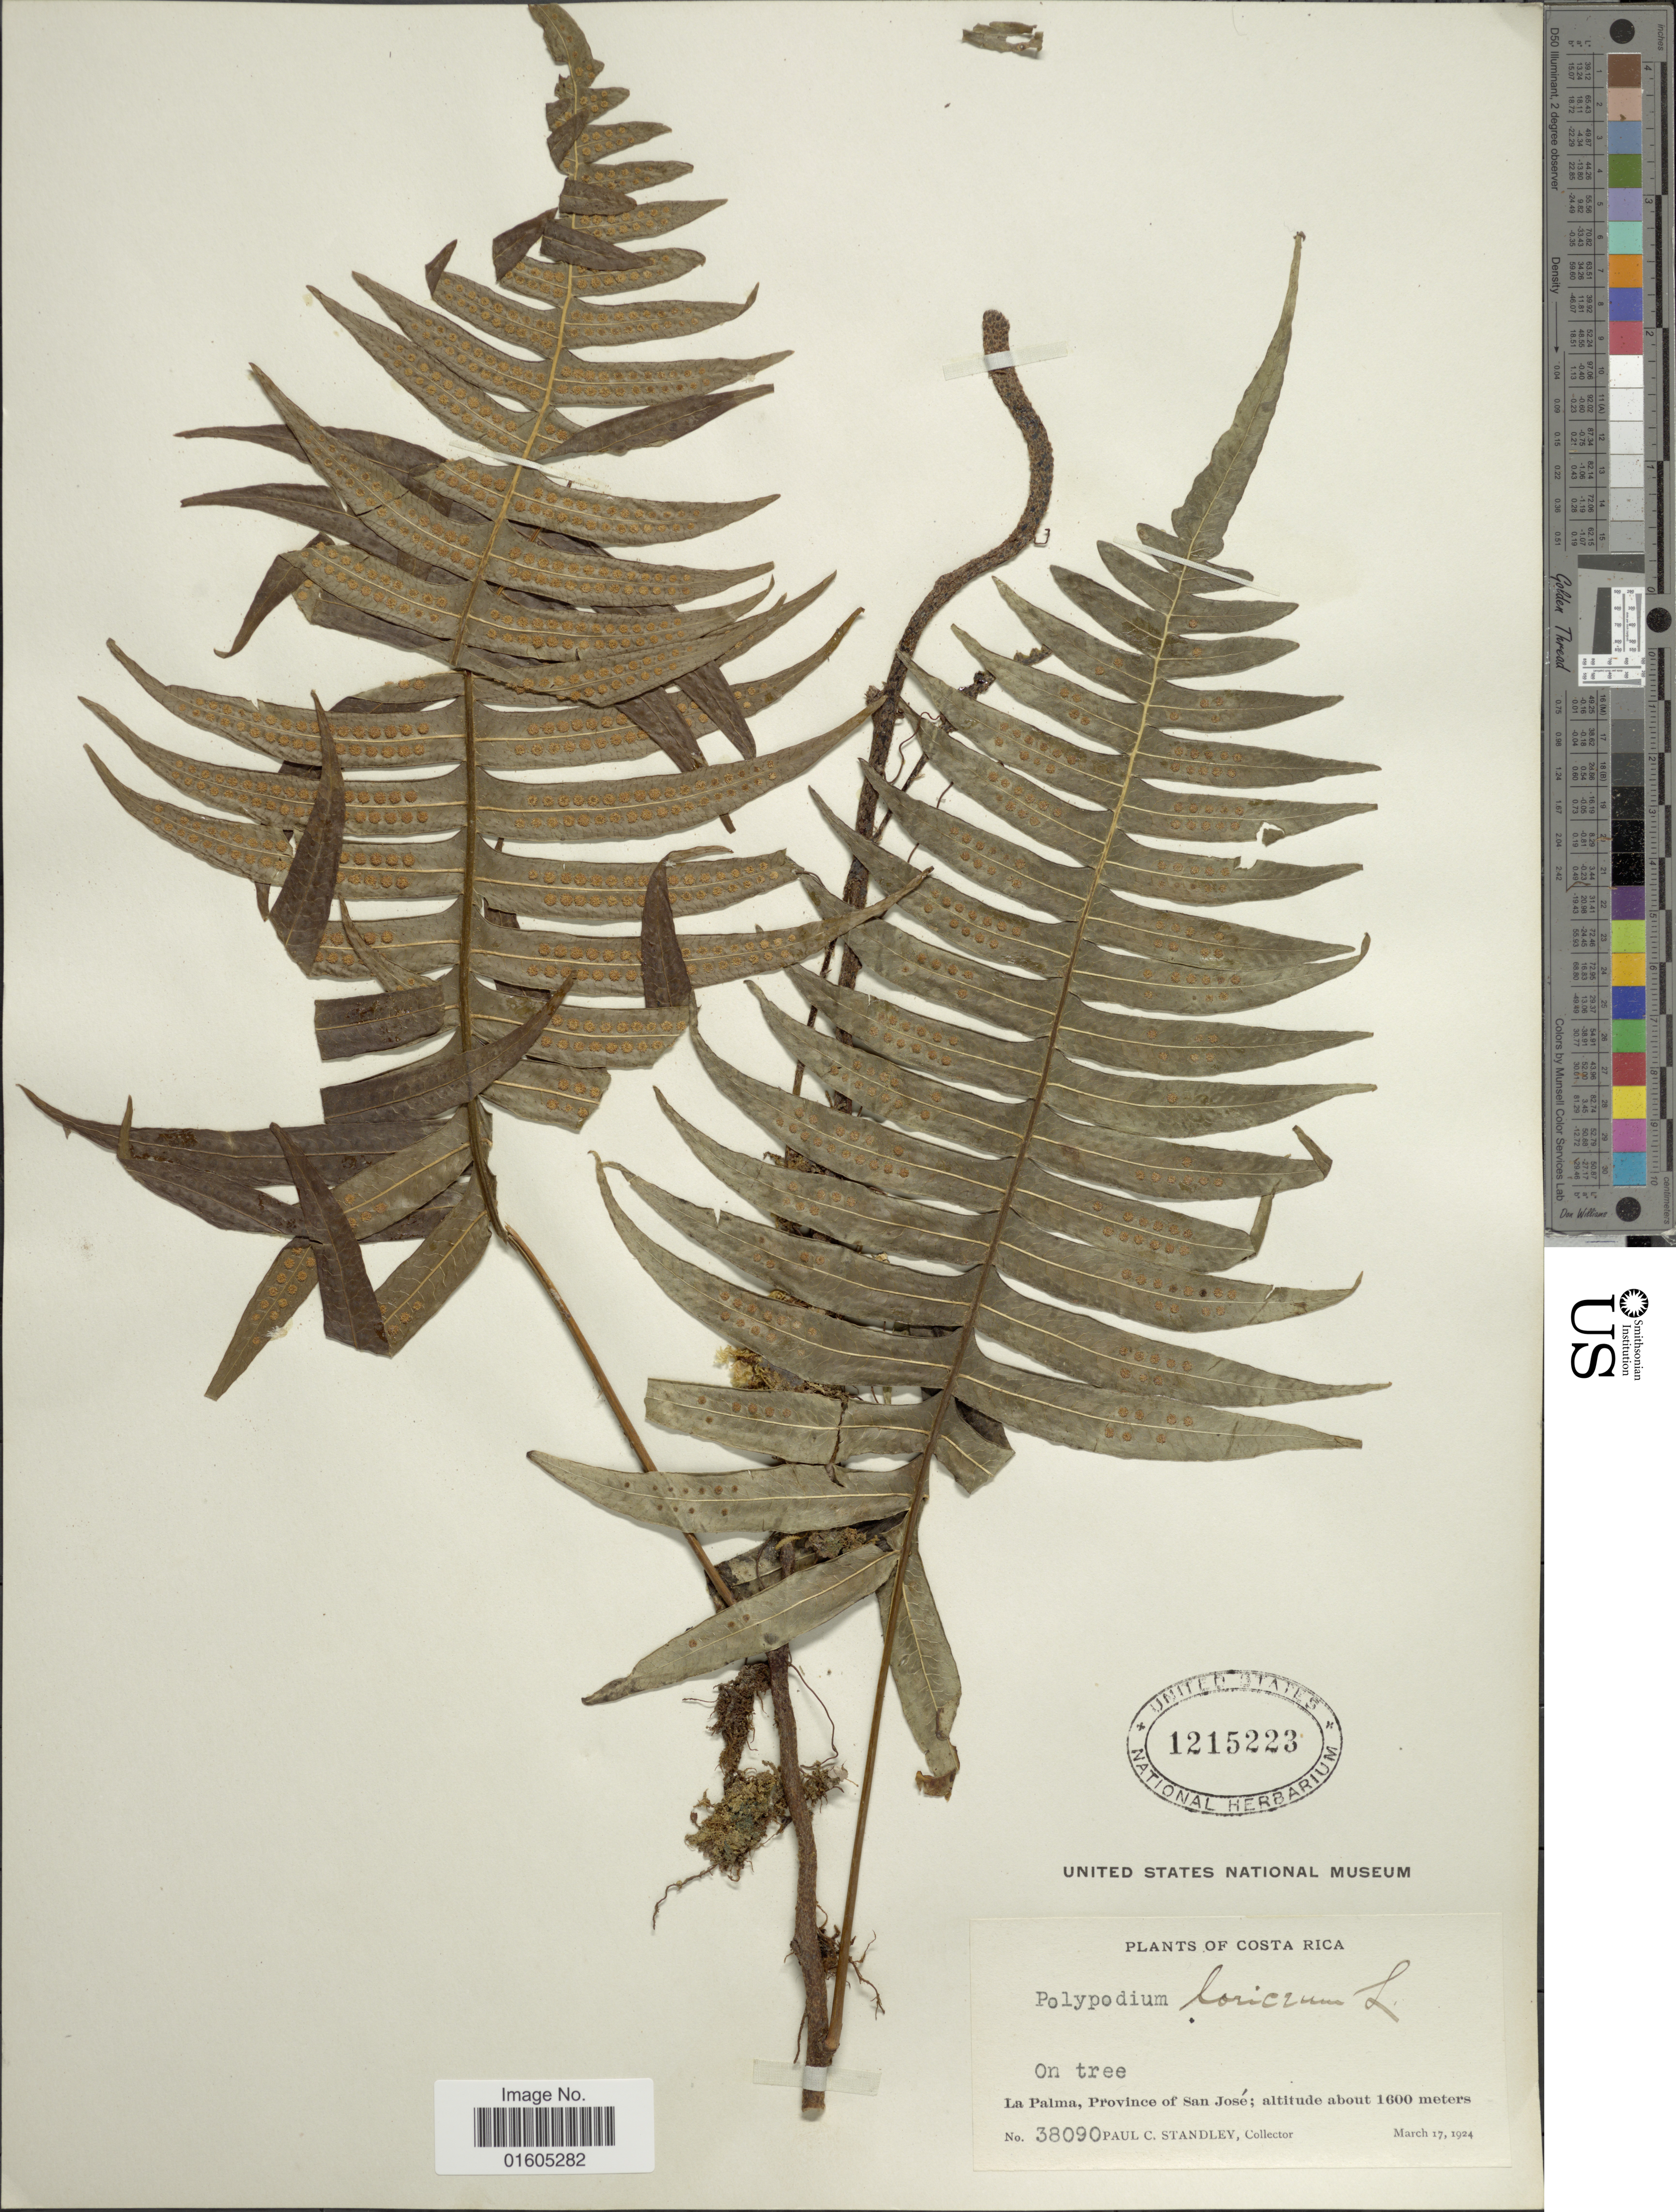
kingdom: Plantae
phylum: Tracheophyta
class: Polypodiopsida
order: Polypodiales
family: Polypodiaceae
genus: Serpocaulon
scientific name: Serpocaulon loriceum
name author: (L.) A.R. Sm.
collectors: P. C. Standley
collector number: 38090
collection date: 1924-03-17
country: Costa Rica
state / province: San José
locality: La Palma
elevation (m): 1600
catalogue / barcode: US 1215223